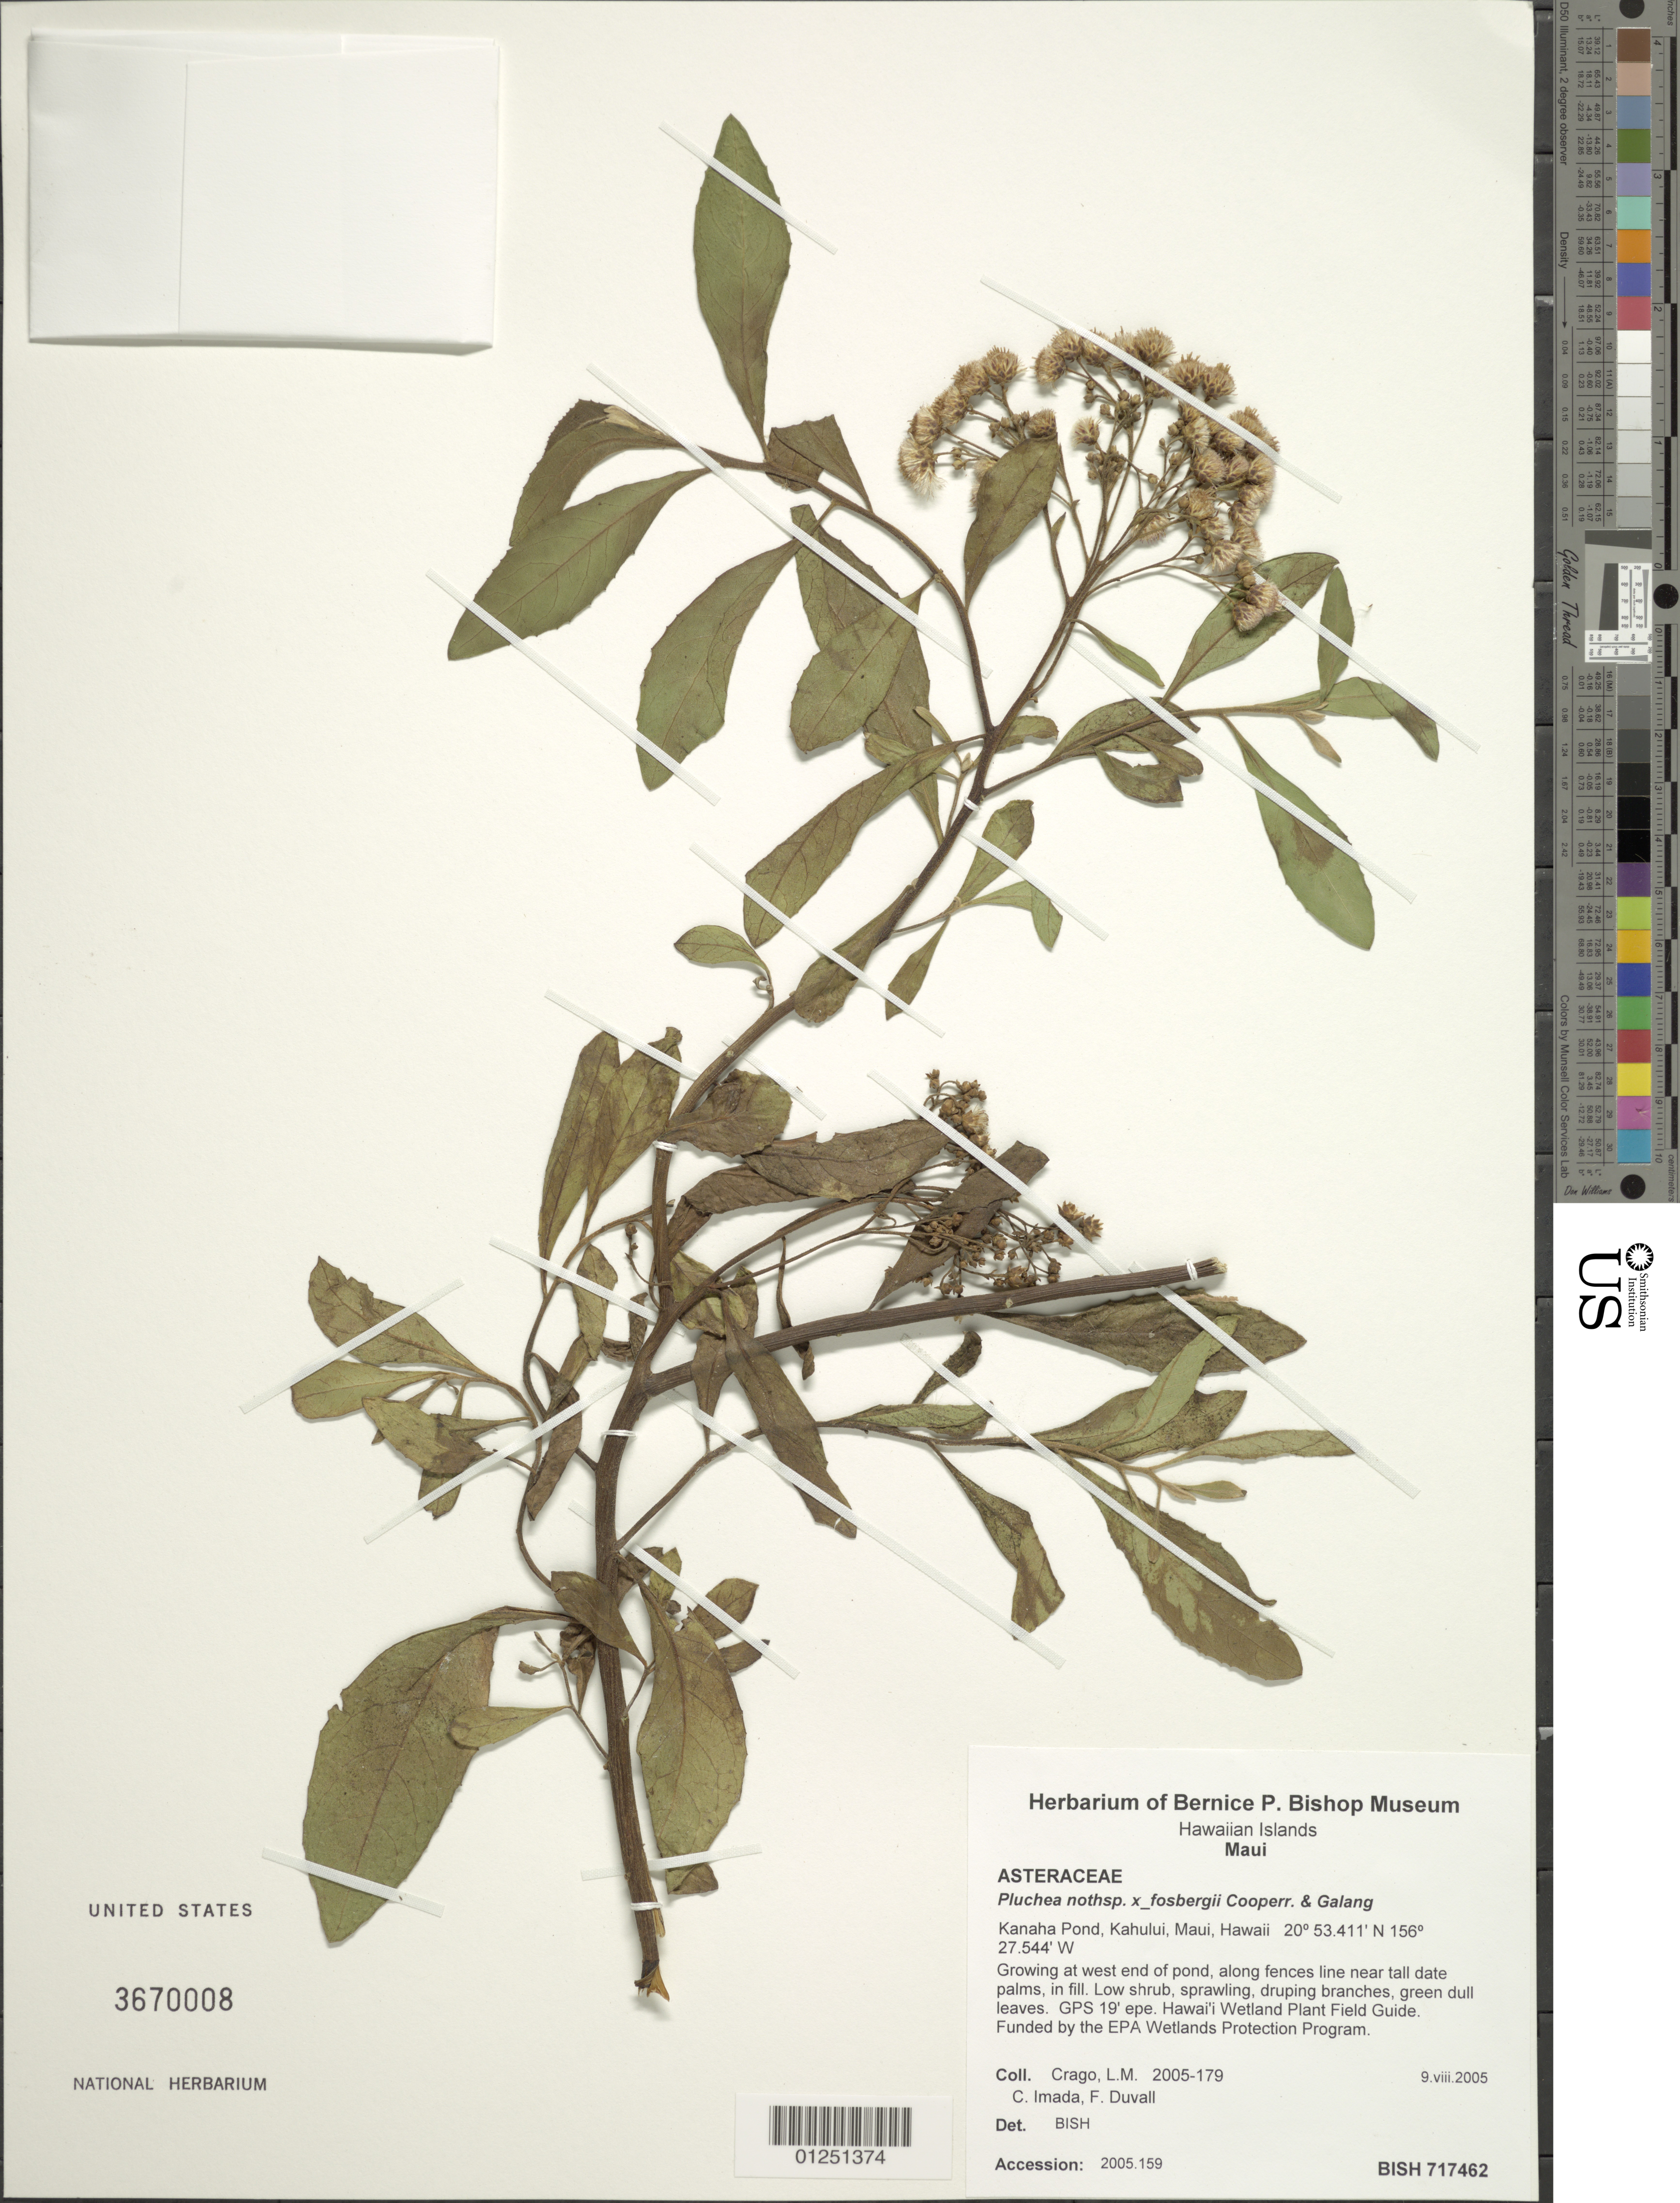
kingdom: Plantae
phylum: Tracheophyta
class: Magnoliopsida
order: Asterales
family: Asteraceae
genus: Pluchea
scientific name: Pluchea x fosbergii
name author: Cooperr. & Galang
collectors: L. Crago, C. Imada & F. Duvall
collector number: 2005-179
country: United States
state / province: Hawaii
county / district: Maui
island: Maui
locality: Kanaha Pond, Kahului, at west end of pond, along fence line near tall date palms.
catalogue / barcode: US 3670008